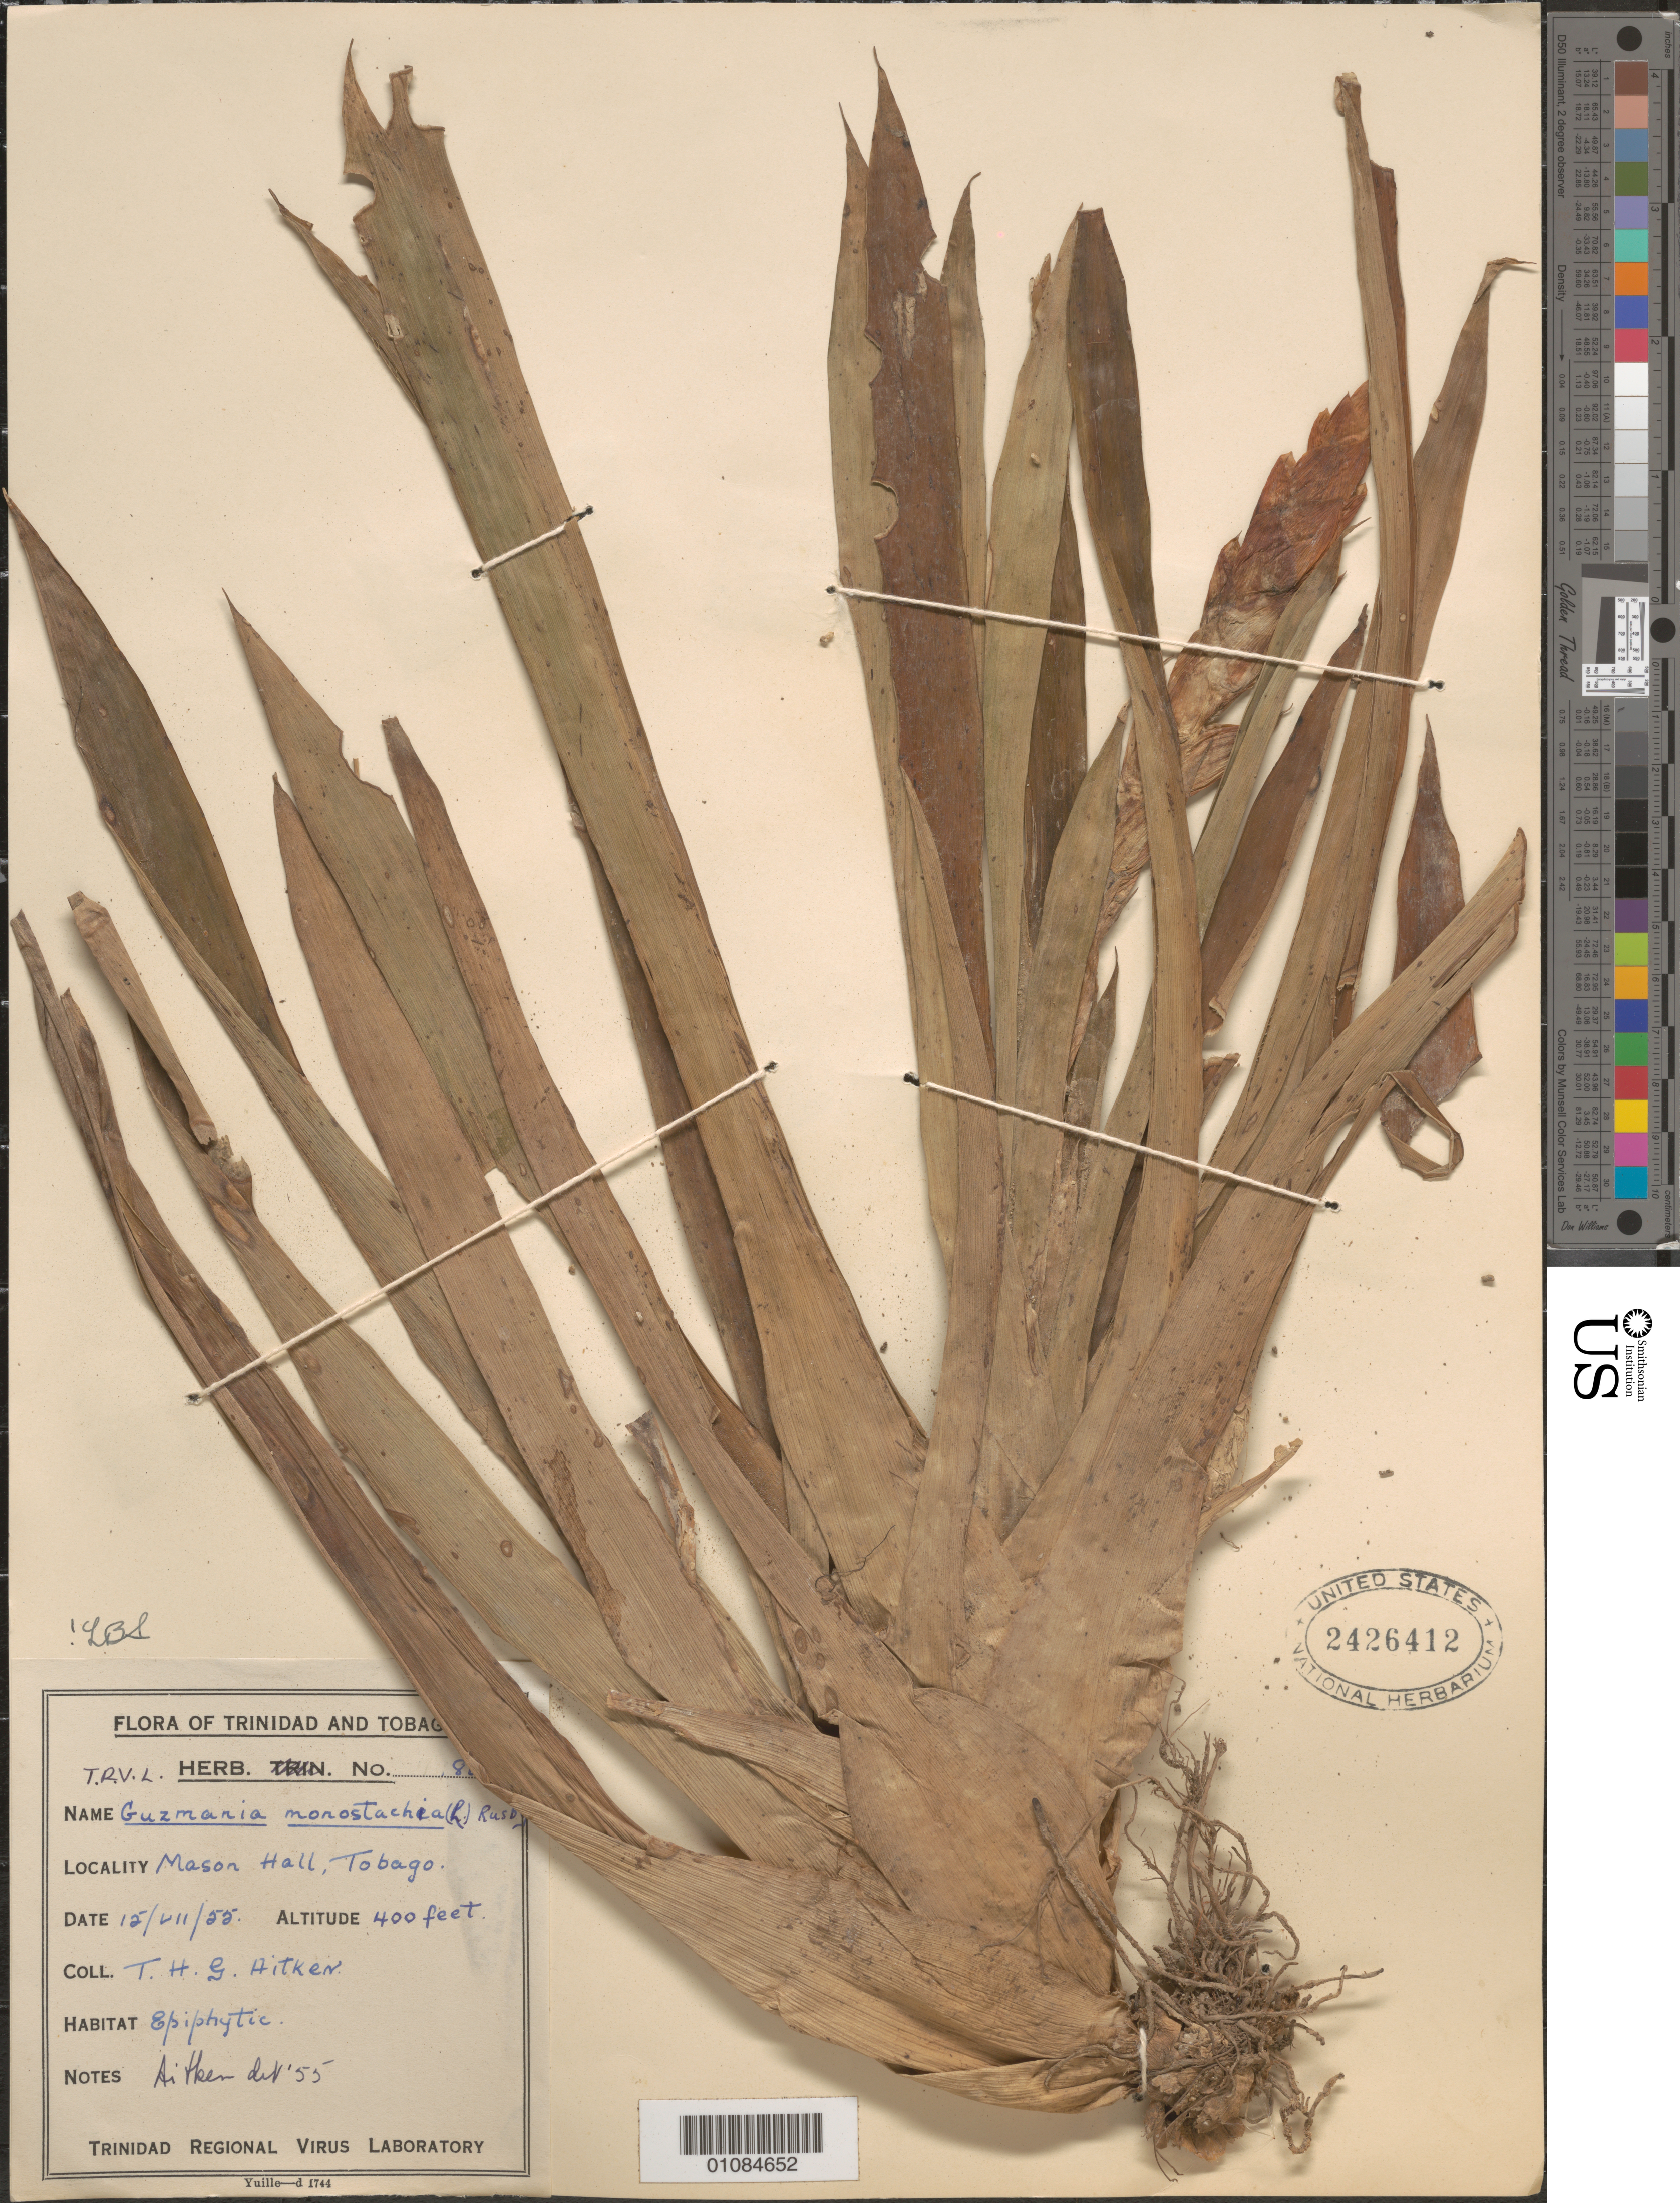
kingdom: Plantae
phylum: Tracheophyta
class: Liliopsida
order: Poales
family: Bromeliaceae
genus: Guzmania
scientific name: Guzmania monostachia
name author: (L.) Rusby ex Mez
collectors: T. Aitken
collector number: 80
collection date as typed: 15 Jul 1955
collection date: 1955-07-15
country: Trinidad and Tobago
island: Tobago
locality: Mason Hall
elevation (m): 122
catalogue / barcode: US 2426412